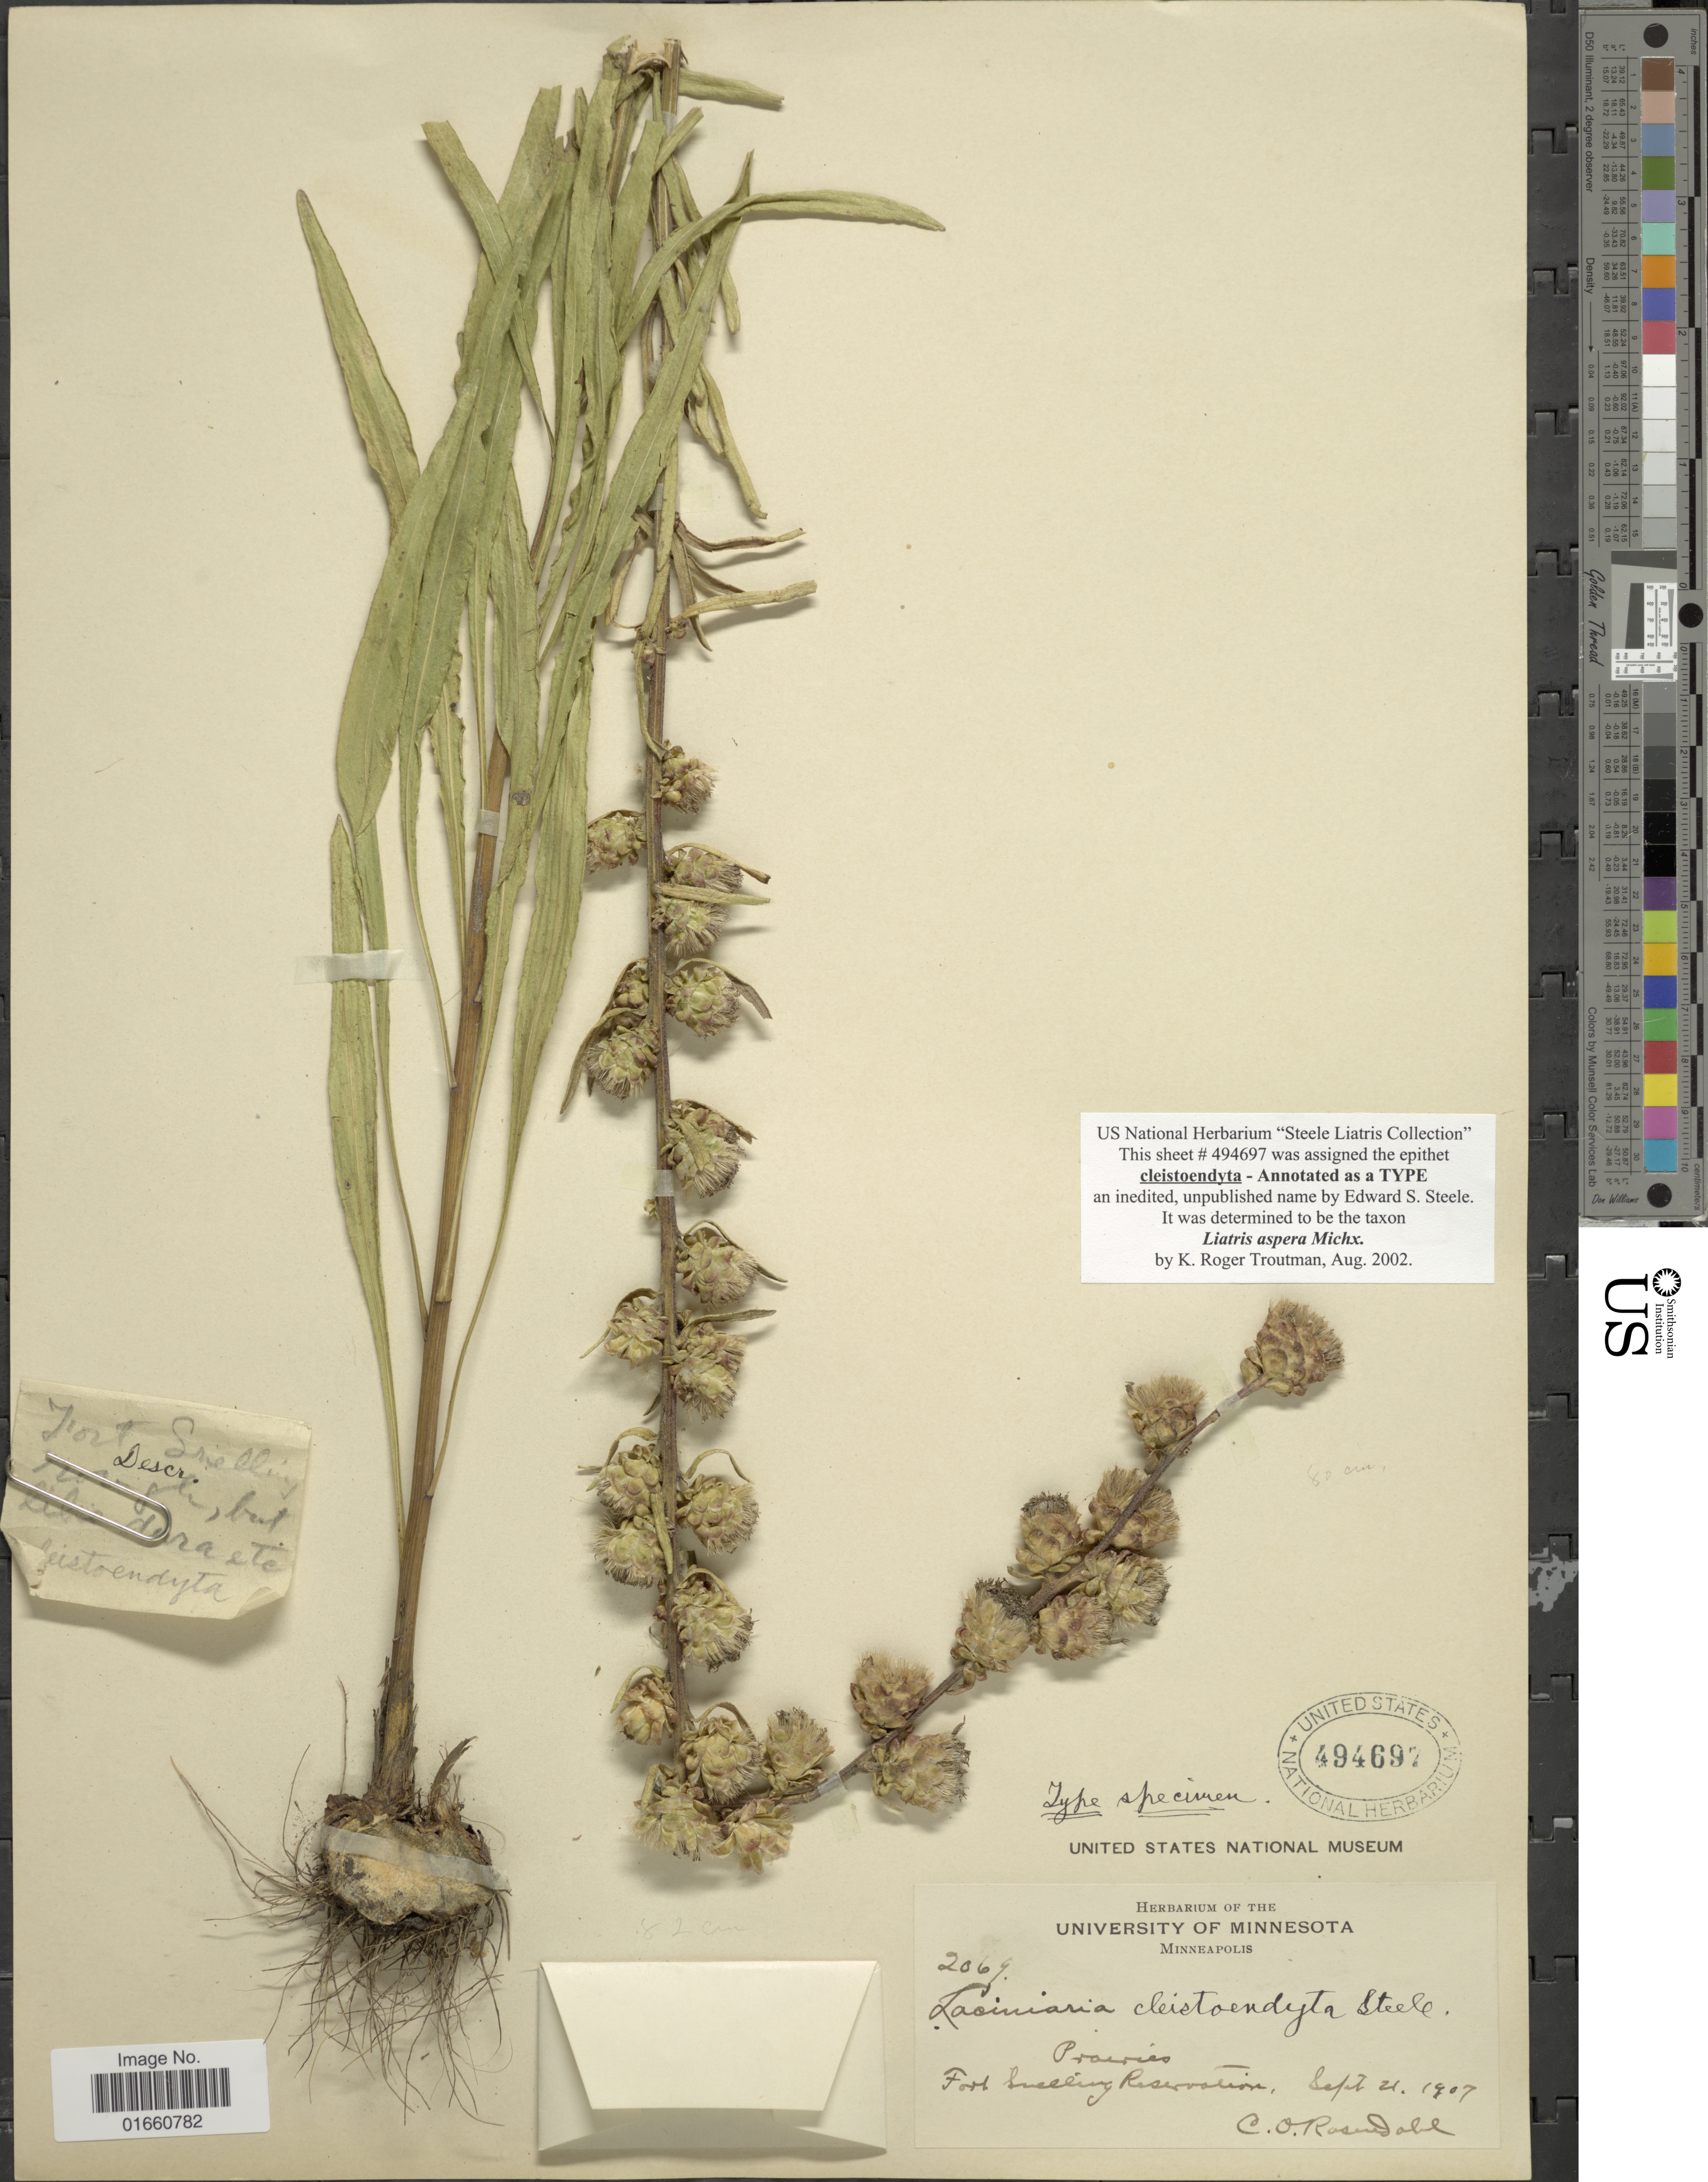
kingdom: Plantae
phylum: Tracheophyta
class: Magnoliopsida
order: Asterales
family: Asteraceae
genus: Liatris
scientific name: Liatris aspera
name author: Michx.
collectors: C. O. Rosendahl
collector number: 2069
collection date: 1907-09-21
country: United States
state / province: Minnesota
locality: Prairies, Fort Snelling Reservation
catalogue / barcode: US 494697